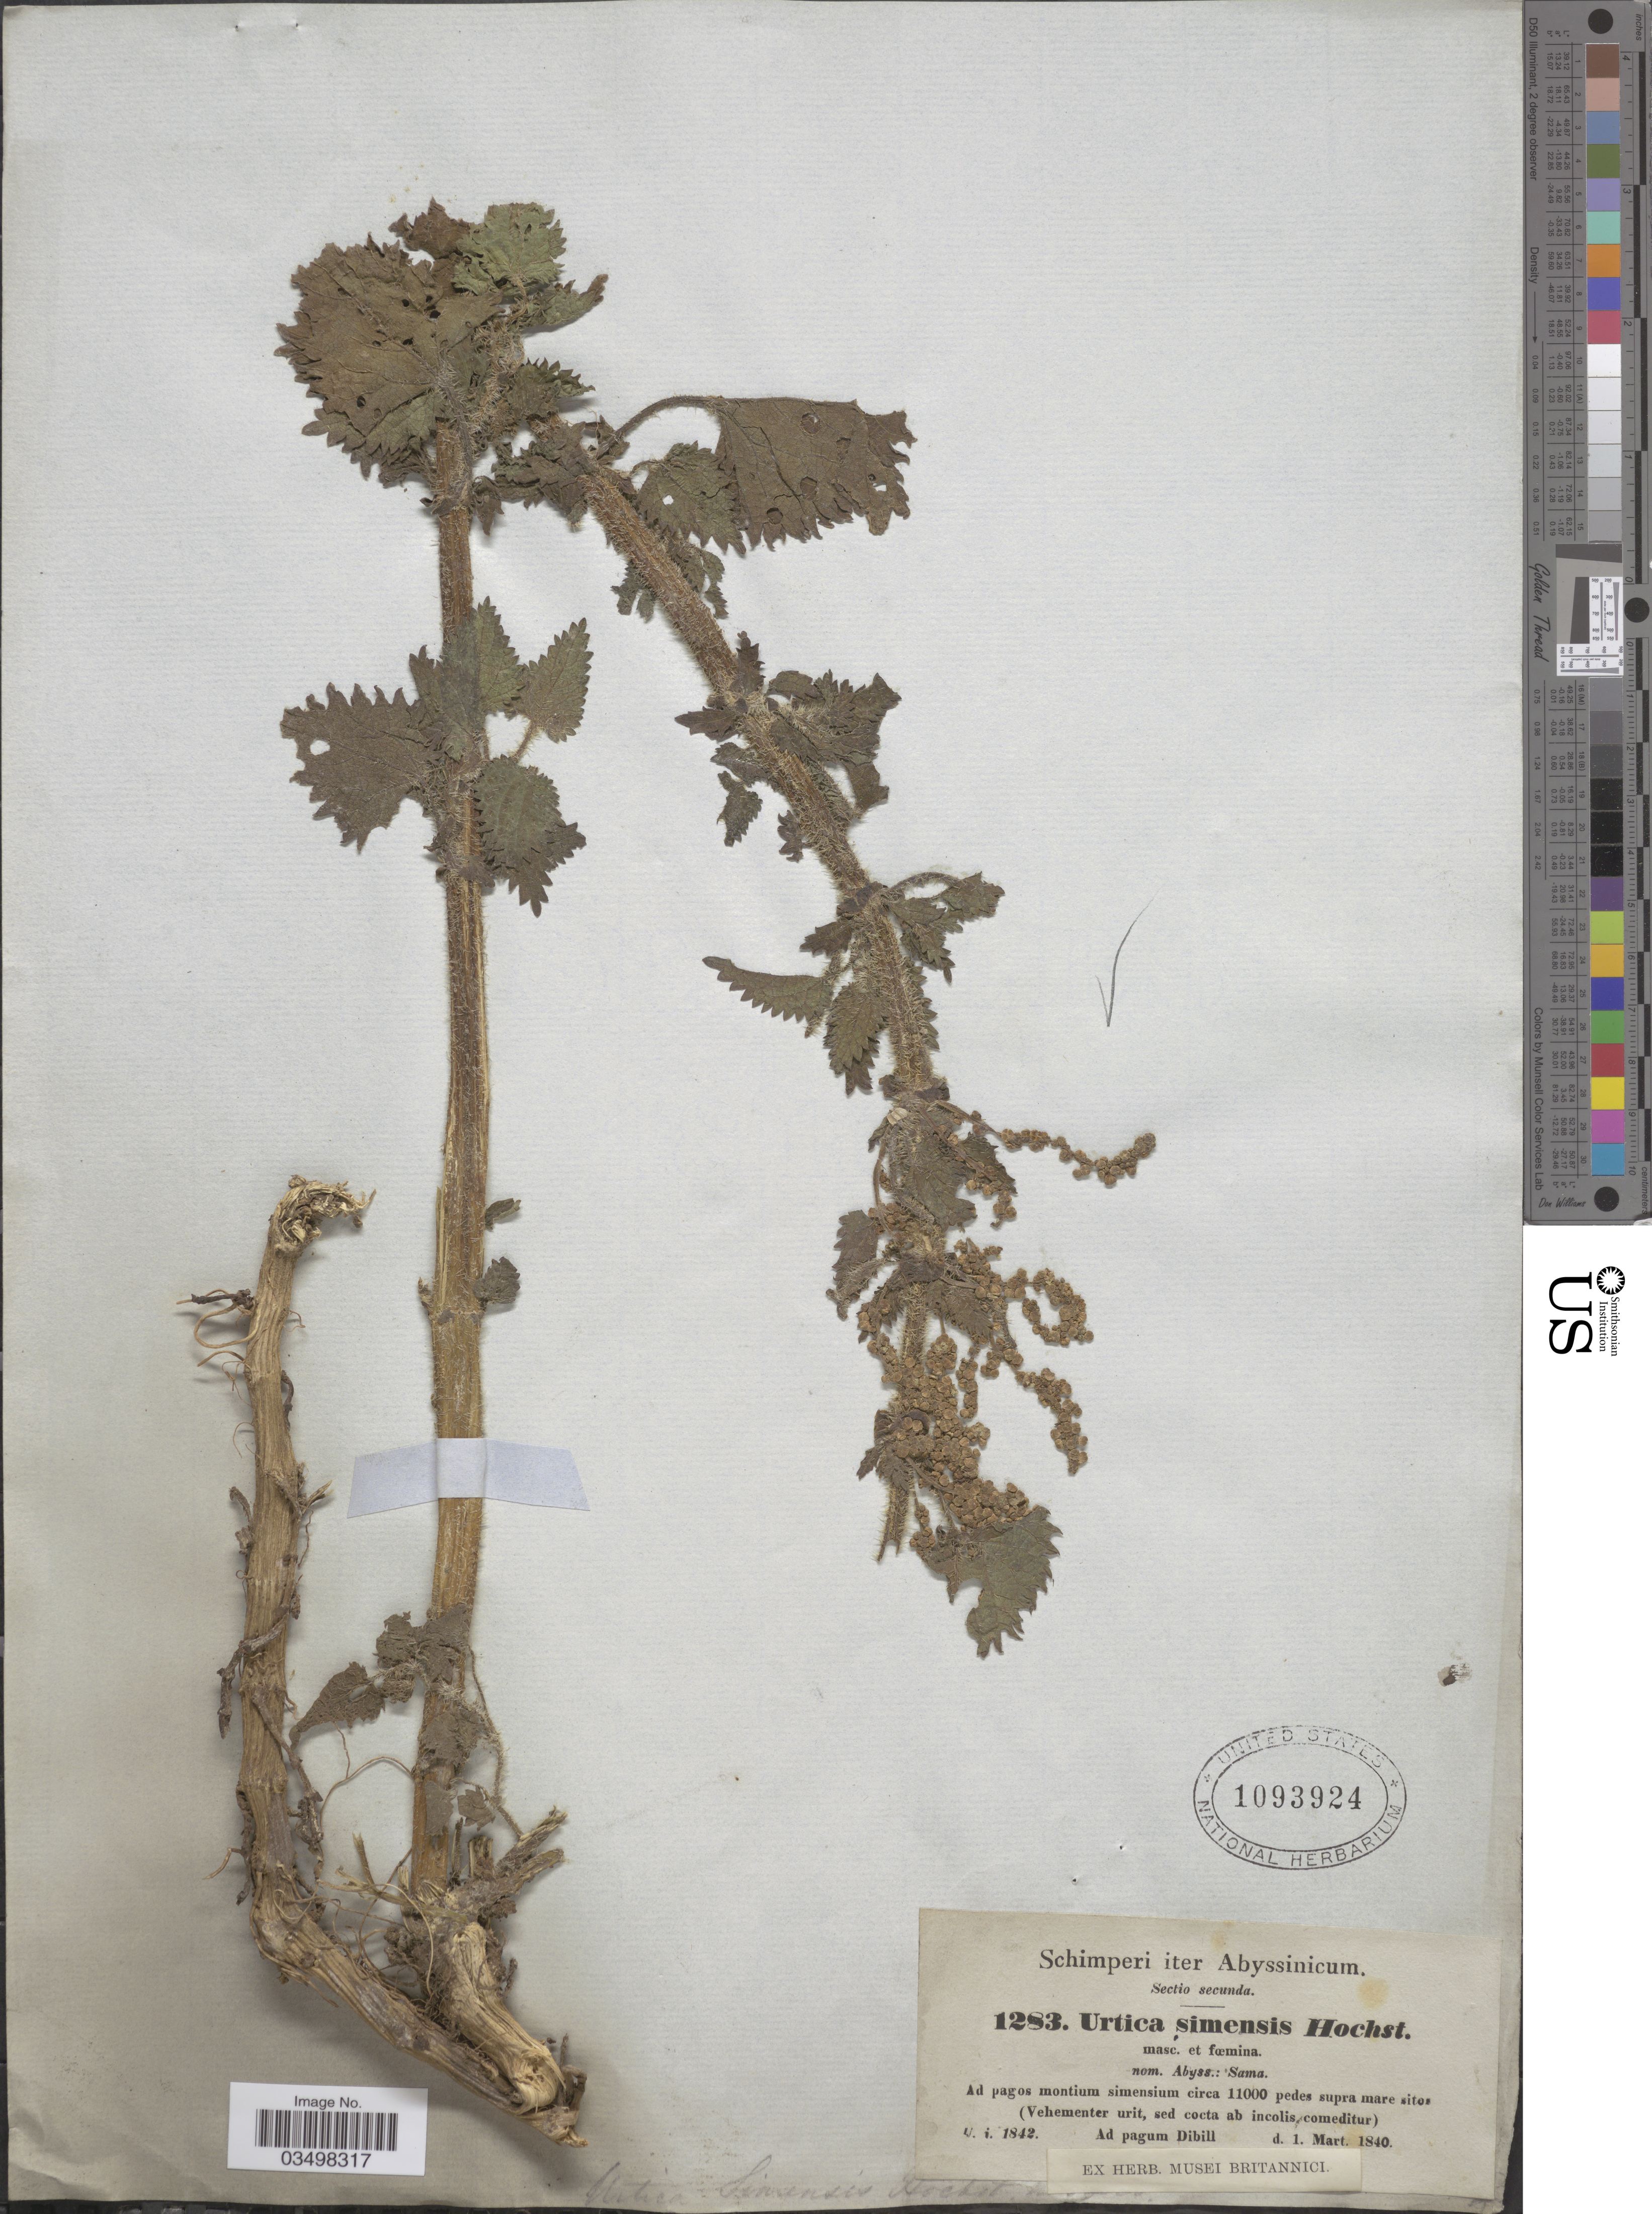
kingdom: Plantae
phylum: Tracheophyta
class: Magnoliopsida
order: Rosales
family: Urticaceae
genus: Urtica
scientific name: Urtica simensis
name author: Hochst. ex A. Rich.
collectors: -. Schimper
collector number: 1283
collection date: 1840-03-01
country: Ethiopia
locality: Schimperi iter Abyssinicum. Ad pagos montium simensium supra mare sito. ( Vehementer urit, sed cocta ab incolis comeditur). Ad pagum Dibill.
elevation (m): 3353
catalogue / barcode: US 1093924